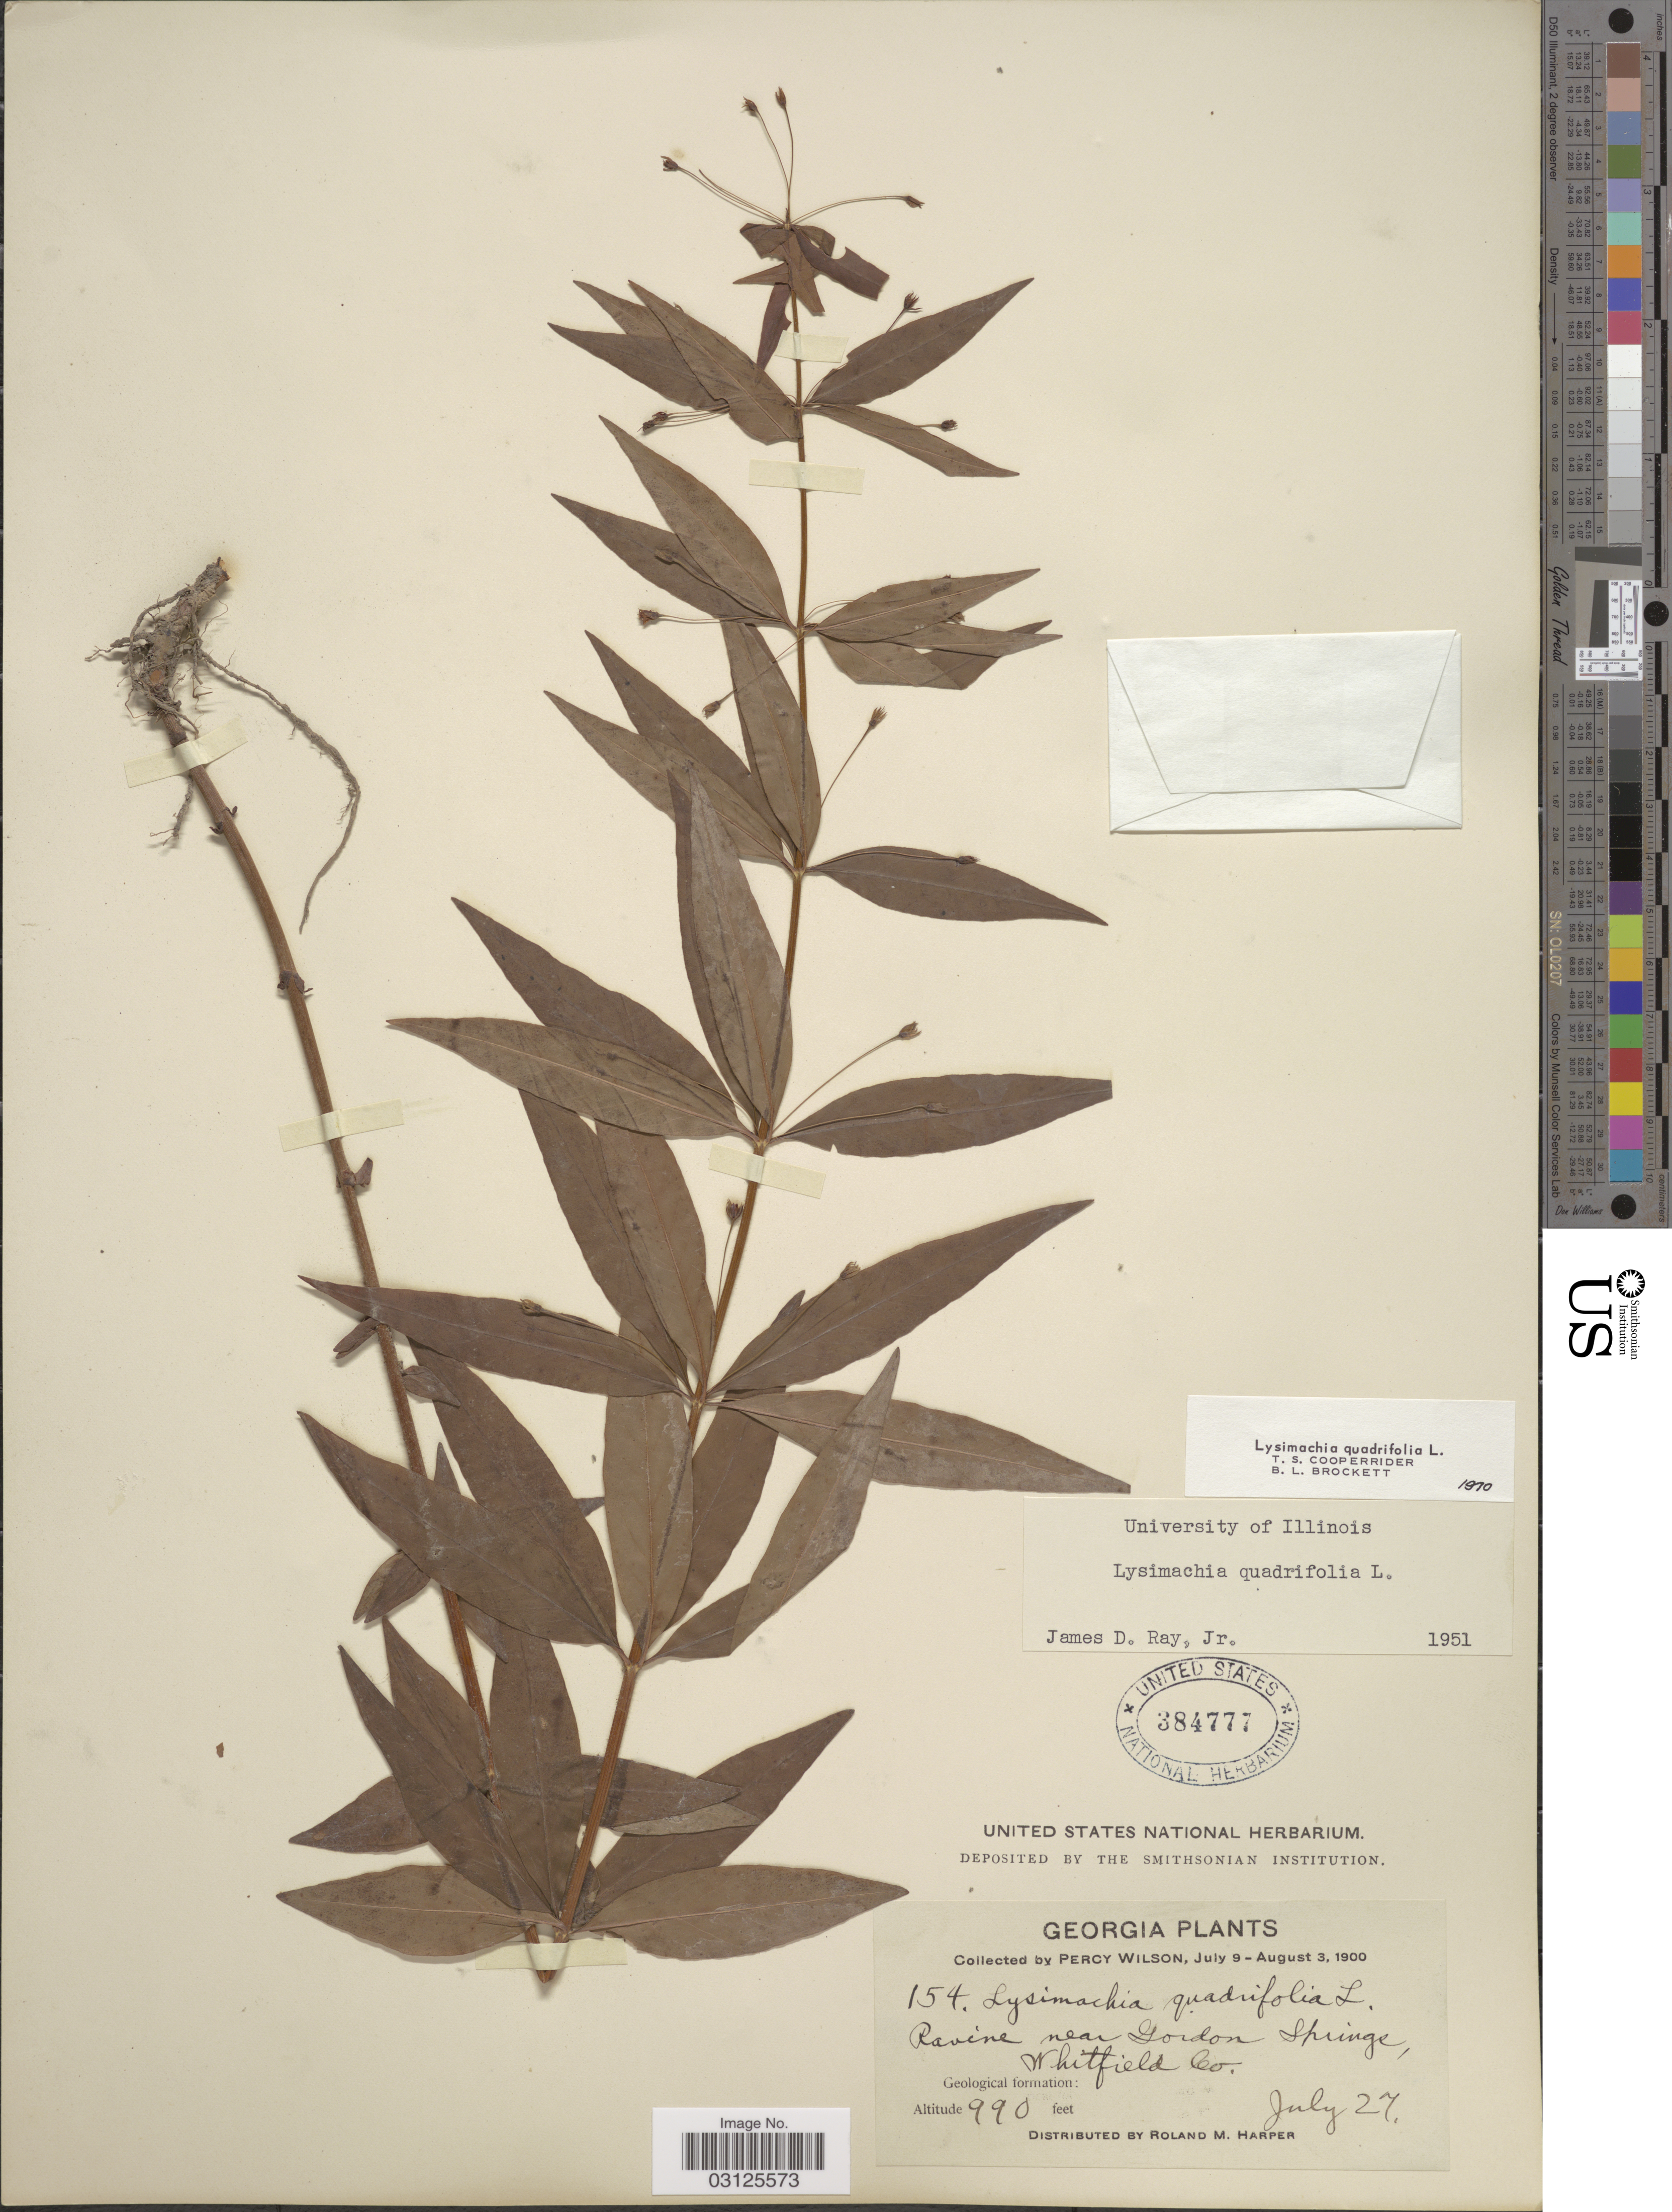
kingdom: Plantae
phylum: Tracheophyta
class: Magnoliopsida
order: Ericales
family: Primulaceae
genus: Lysimachia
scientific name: Lysimachia quadrifolia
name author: L.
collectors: P. Wilson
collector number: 154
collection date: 1900-07-27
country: United States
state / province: Georgia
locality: Ravine near Gordon Springs, Whitfield Co.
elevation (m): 302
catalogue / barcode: US 384777